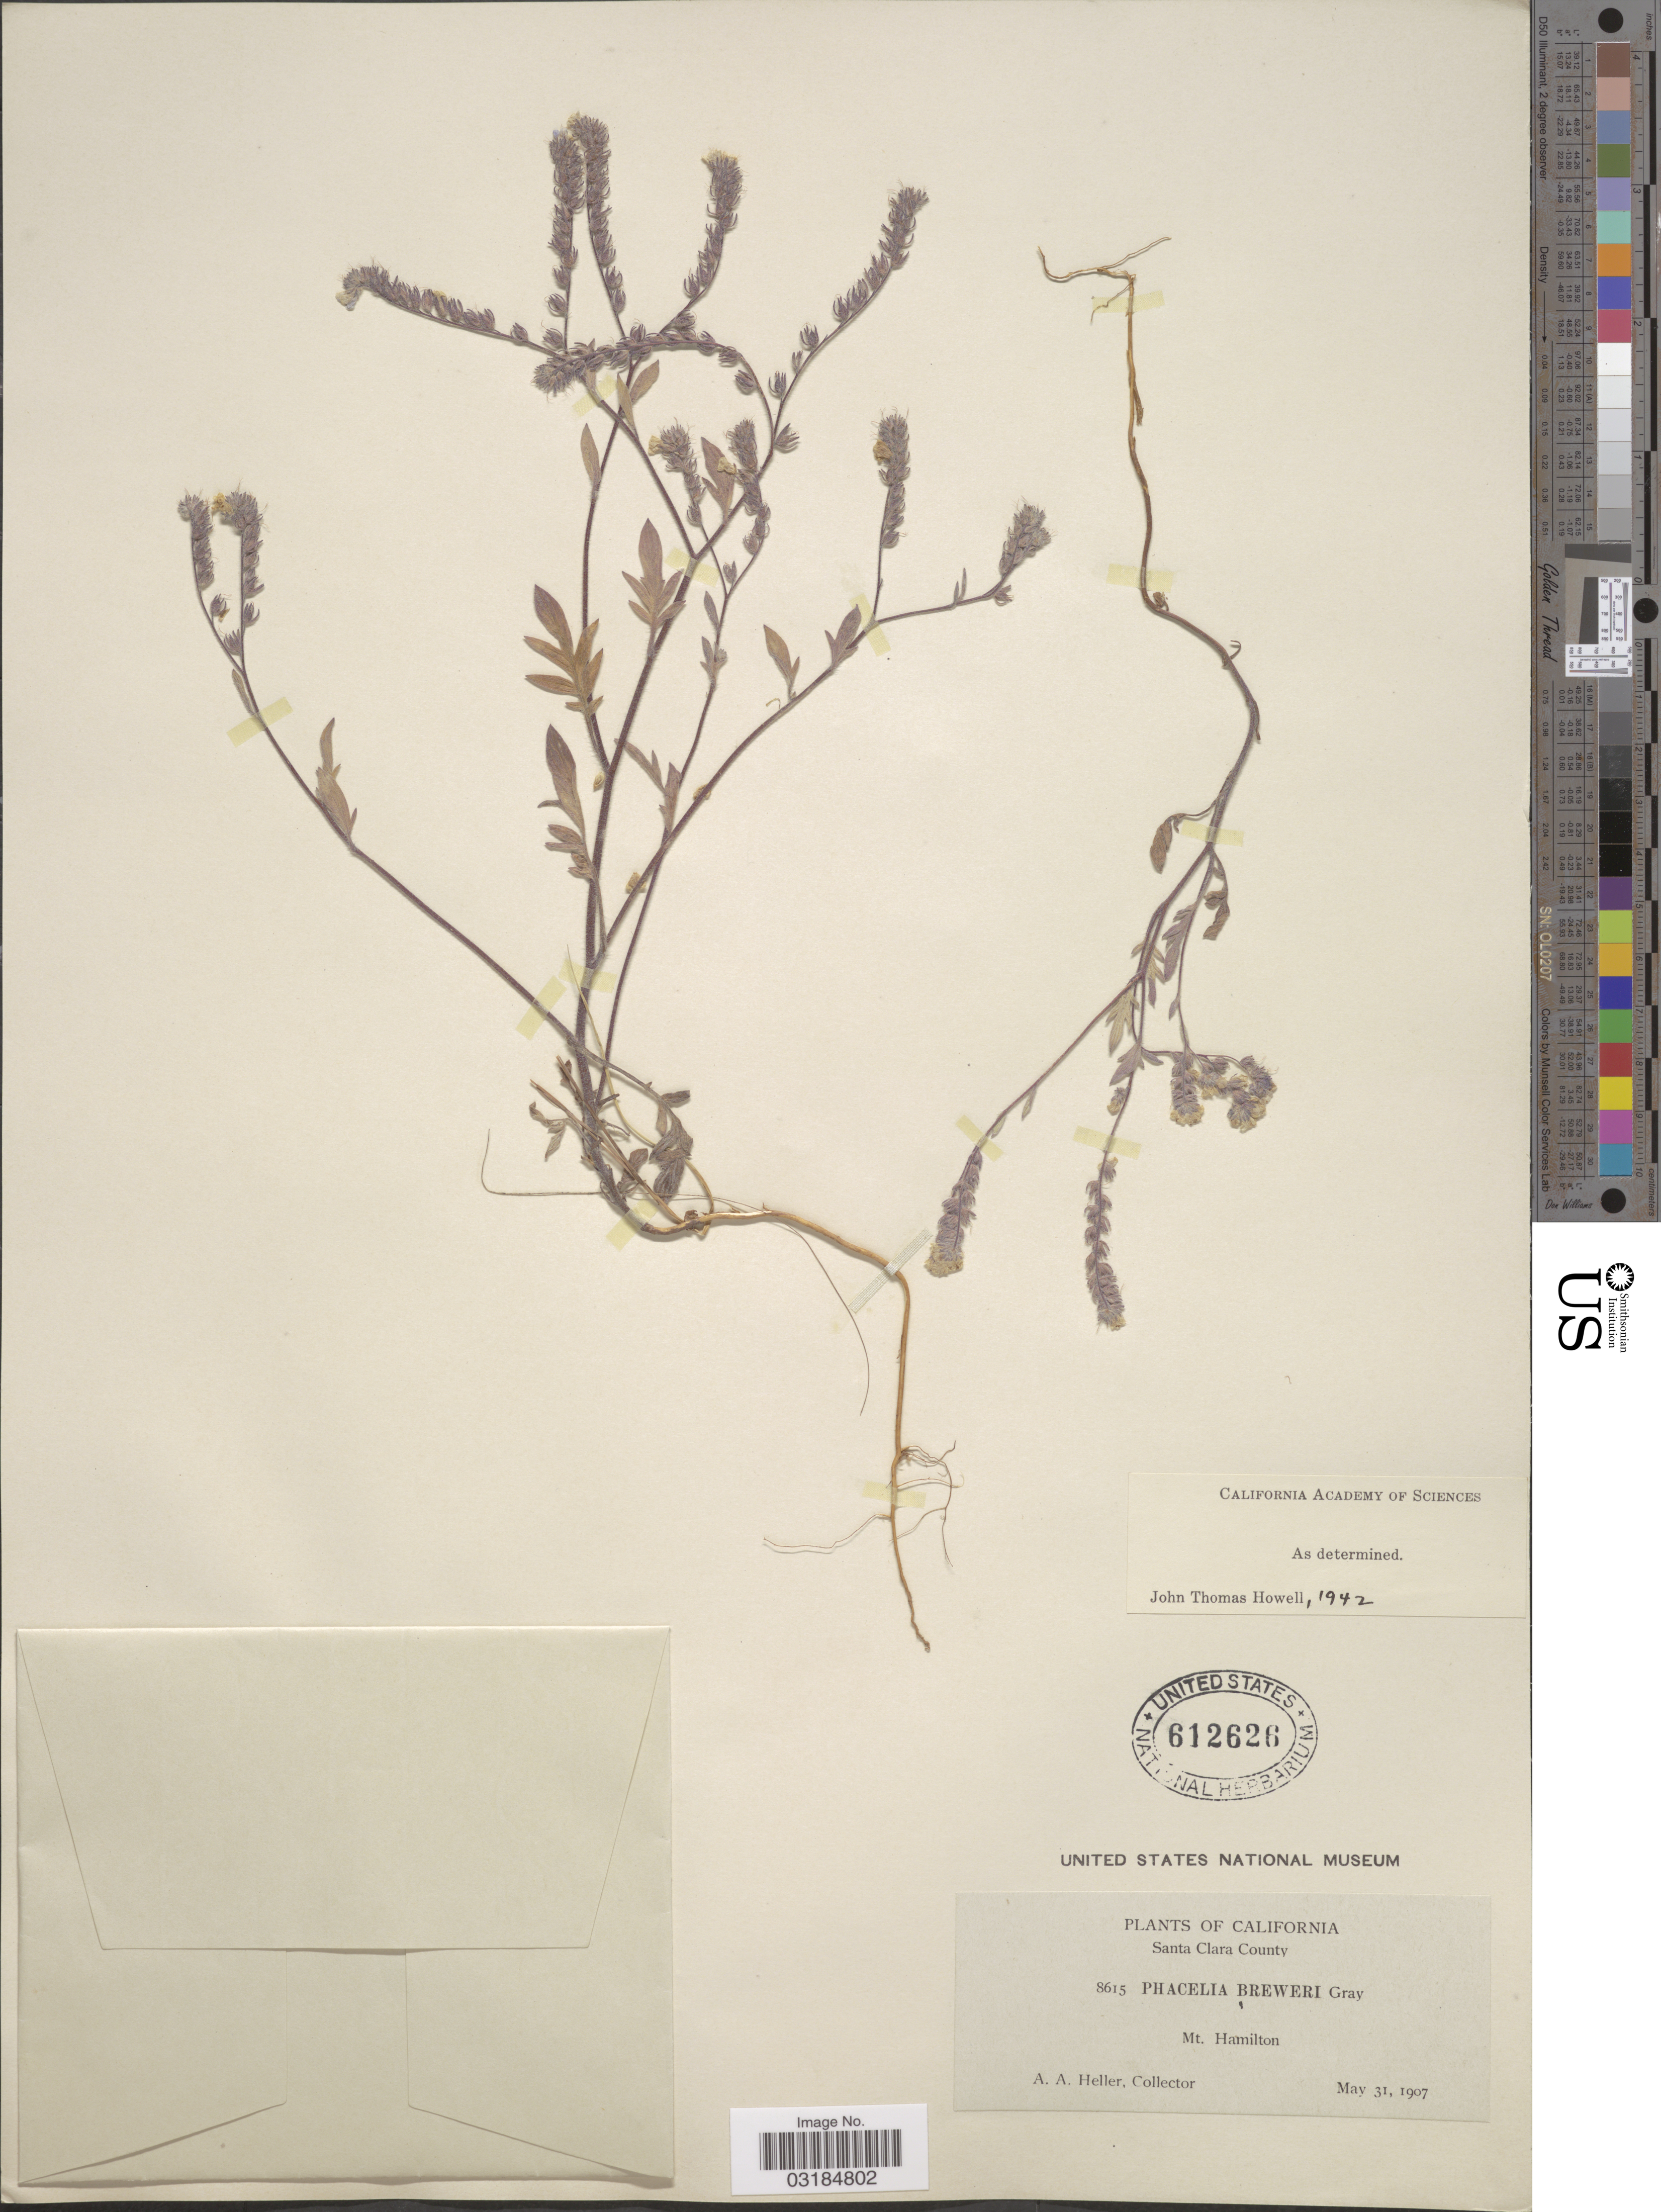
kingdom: Plantae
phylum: Tracheophyta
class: Magnoliopsida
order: Boraginales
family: Hydrophyllaceae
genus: Phacelia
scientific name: Phacelia breweri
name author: A. Gray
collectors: A. A. Heller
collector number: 8615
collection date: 1907-05-31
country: United States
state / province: California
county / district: Santa Clara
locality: Santa Clara County, Mt. Hamilton.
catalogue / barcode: US 612626